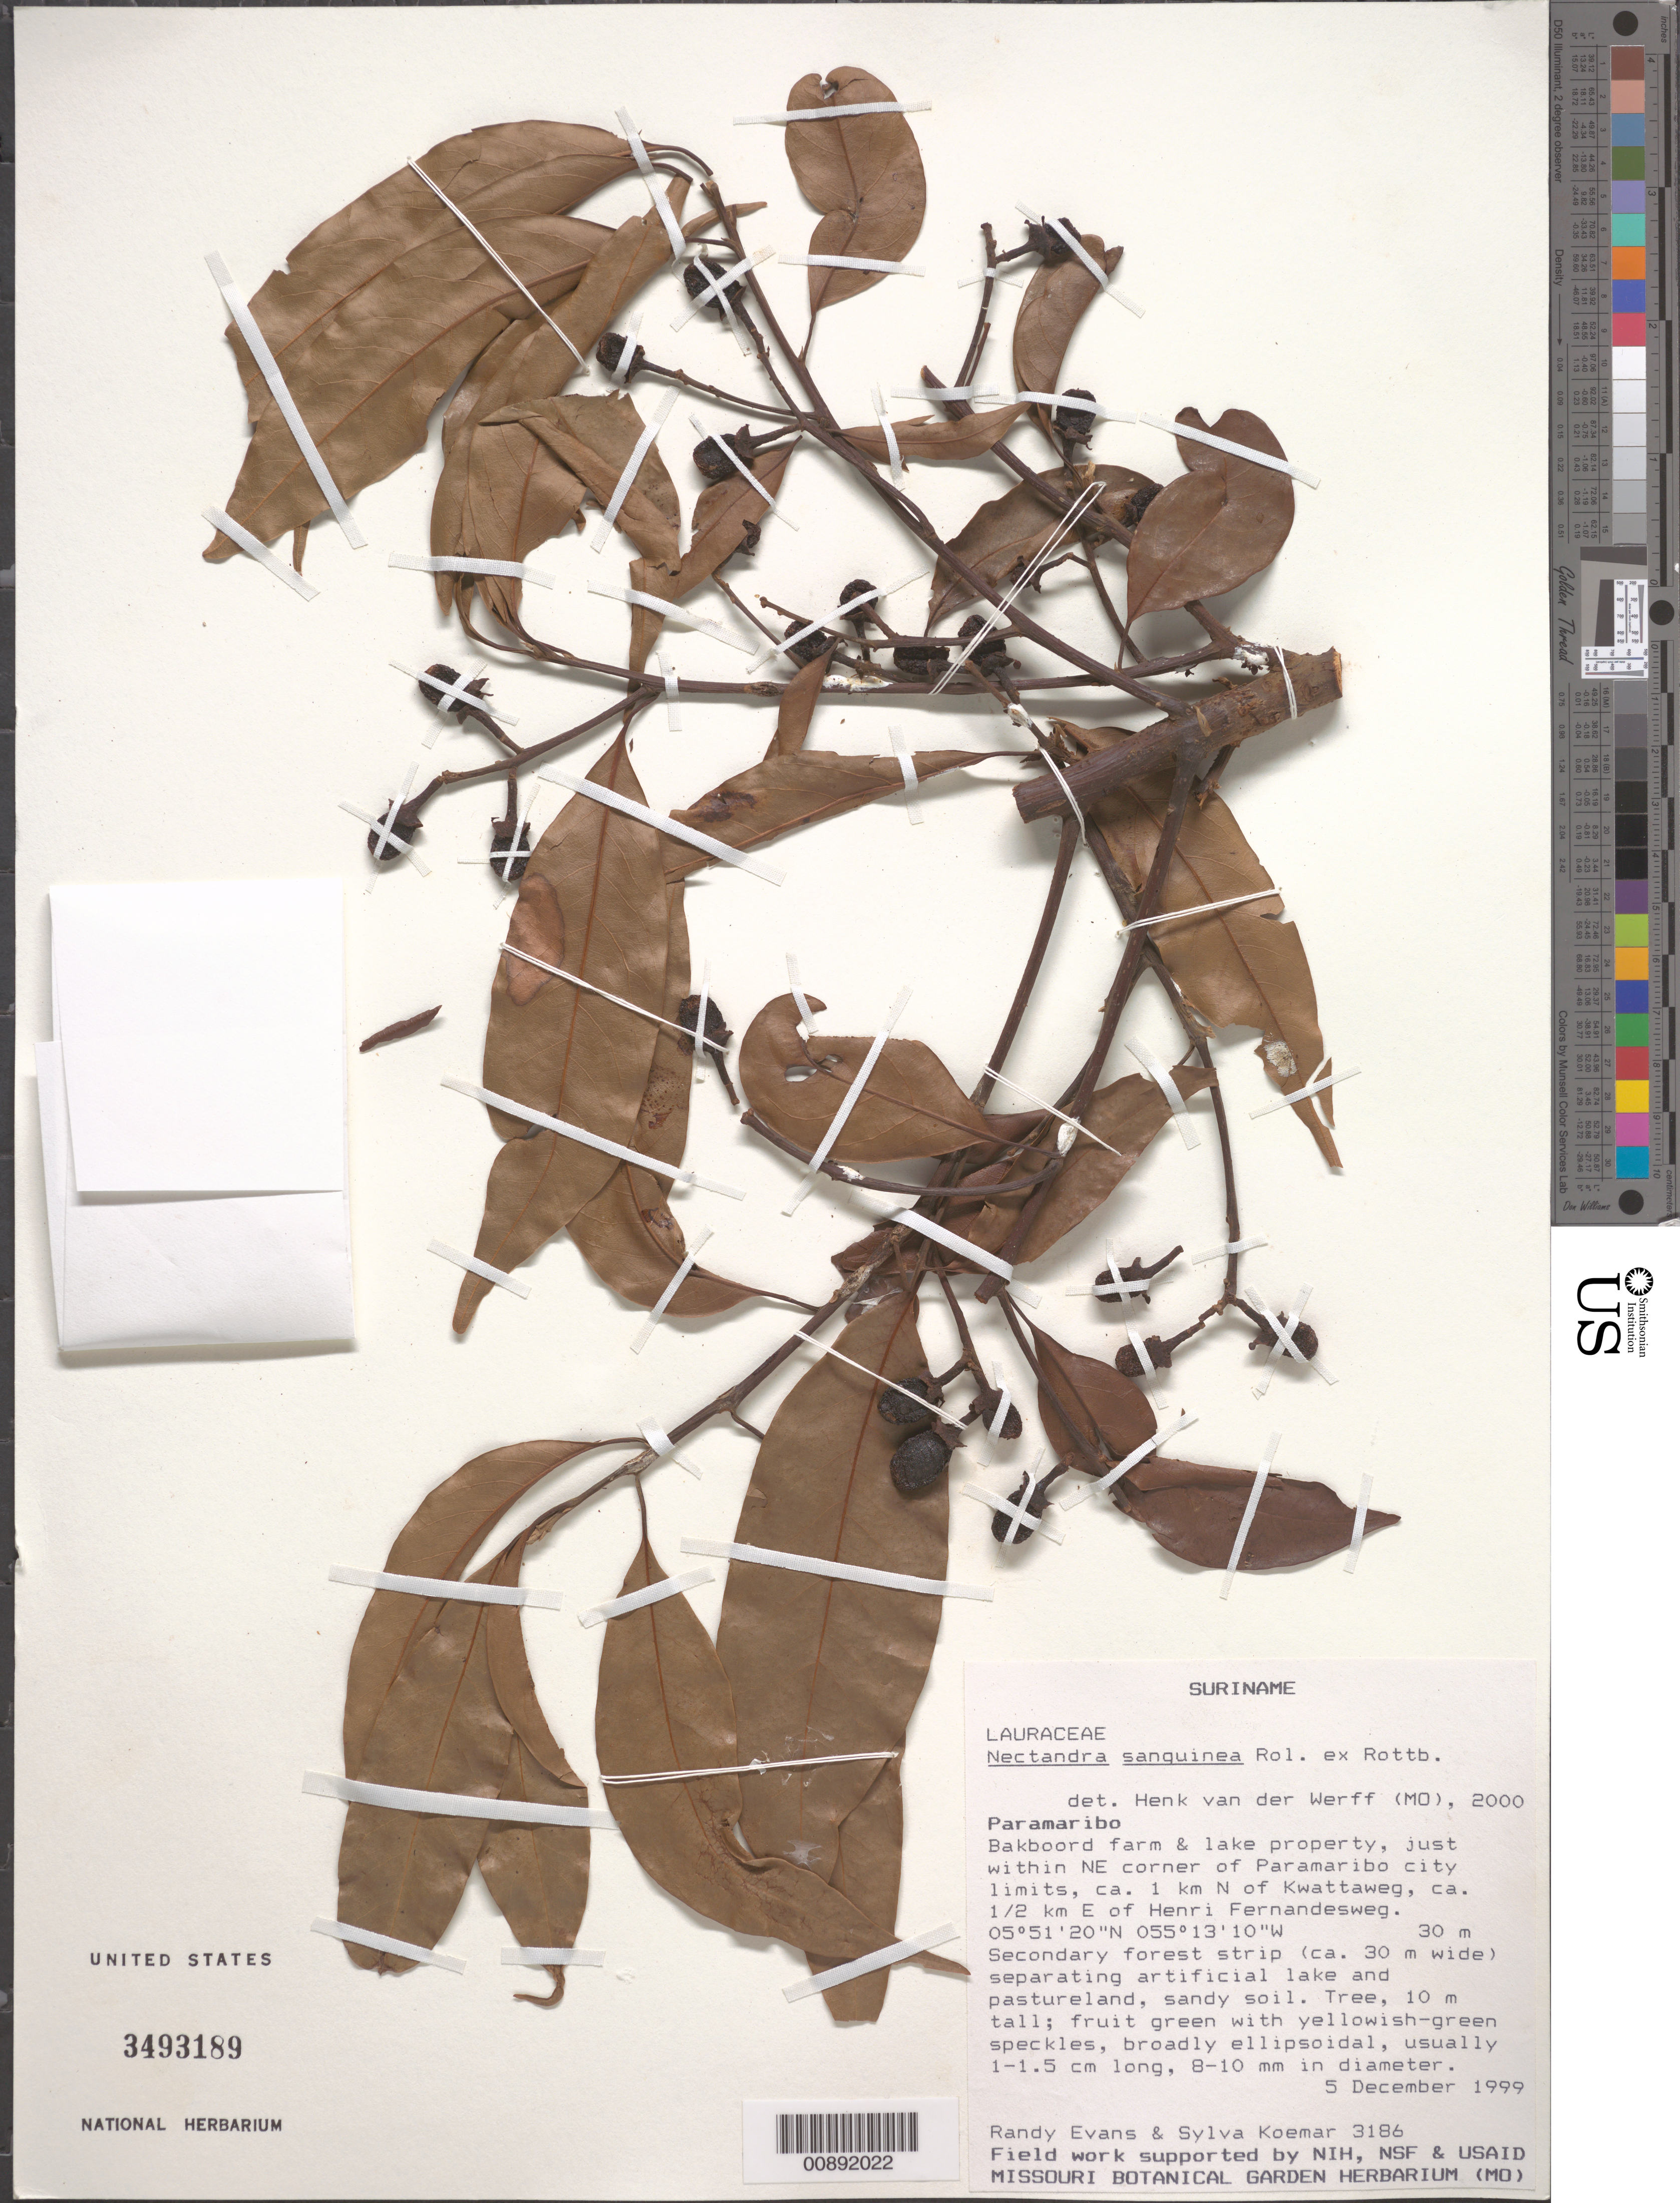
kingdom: Plantae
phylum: Tracheophyta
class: Magnoliopsida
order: Laurales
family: Lauraceae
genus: Nectandra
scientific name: Nectandra sanguinea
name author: Rottb.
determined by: van der Werff, H., (MO), Missouri Botanical Garden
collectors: R. Evans & S. Koemar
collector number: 3186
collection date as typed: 5-Dec-99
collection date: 1999-12-05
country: Suriname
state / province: Paramaribo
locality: Bakboord farm and lake property, just within NE corner of Paramaribo city limits, ca. 1 km N of Kwattaweg, ca 1/2 km E of Henri Fernandesweg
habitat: Secondary forest strip (ca. 30m wide) separating artificial lake and pastureland, sandy soil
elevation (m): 30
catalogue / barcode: US 3493189